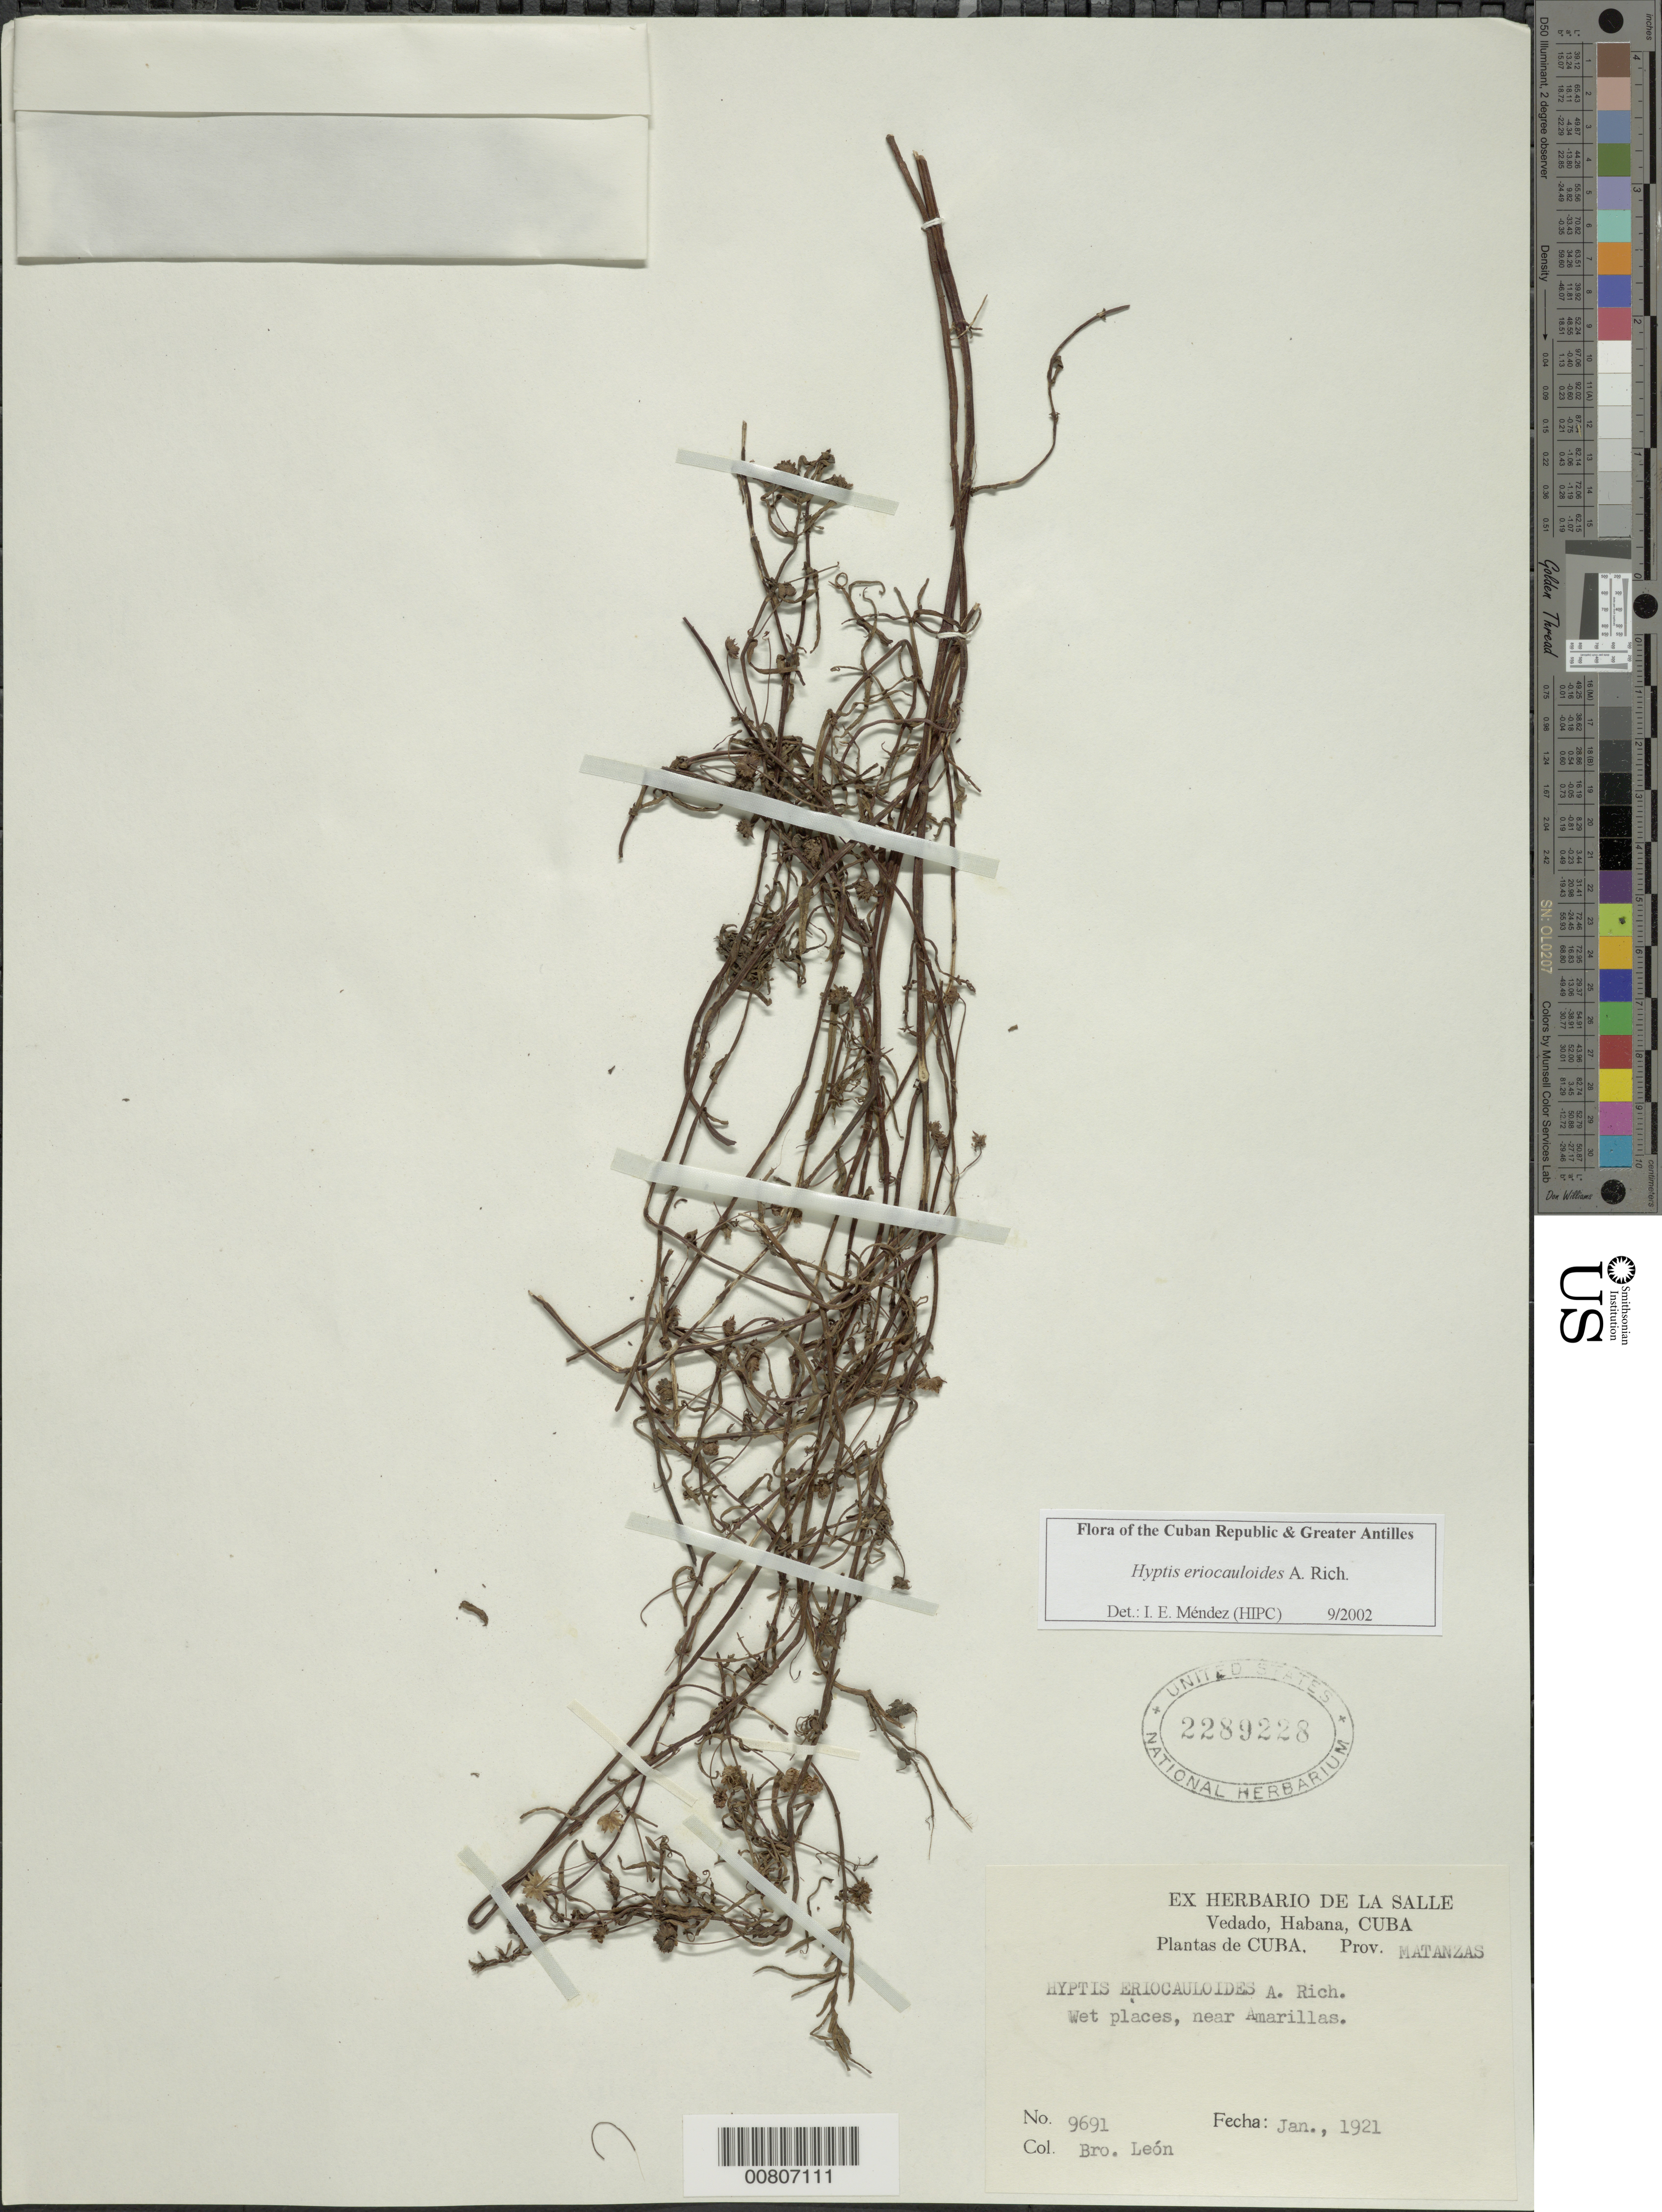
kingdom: Plantae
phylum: Tracheophyta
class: Magnoliopsida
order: Lamiales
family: Lamiaceae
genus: Hyptis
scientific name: Hyptis eriocauloides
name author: A. Rich.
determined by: Méndez, Isidro E., (HIPC)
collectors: Bro. León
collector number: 9691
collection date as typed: Jan 1921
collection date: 1921-01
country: Cuba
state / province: Matanzas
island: Cuba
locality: Amarillas, near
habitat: Wet places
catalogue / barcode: US 2289228